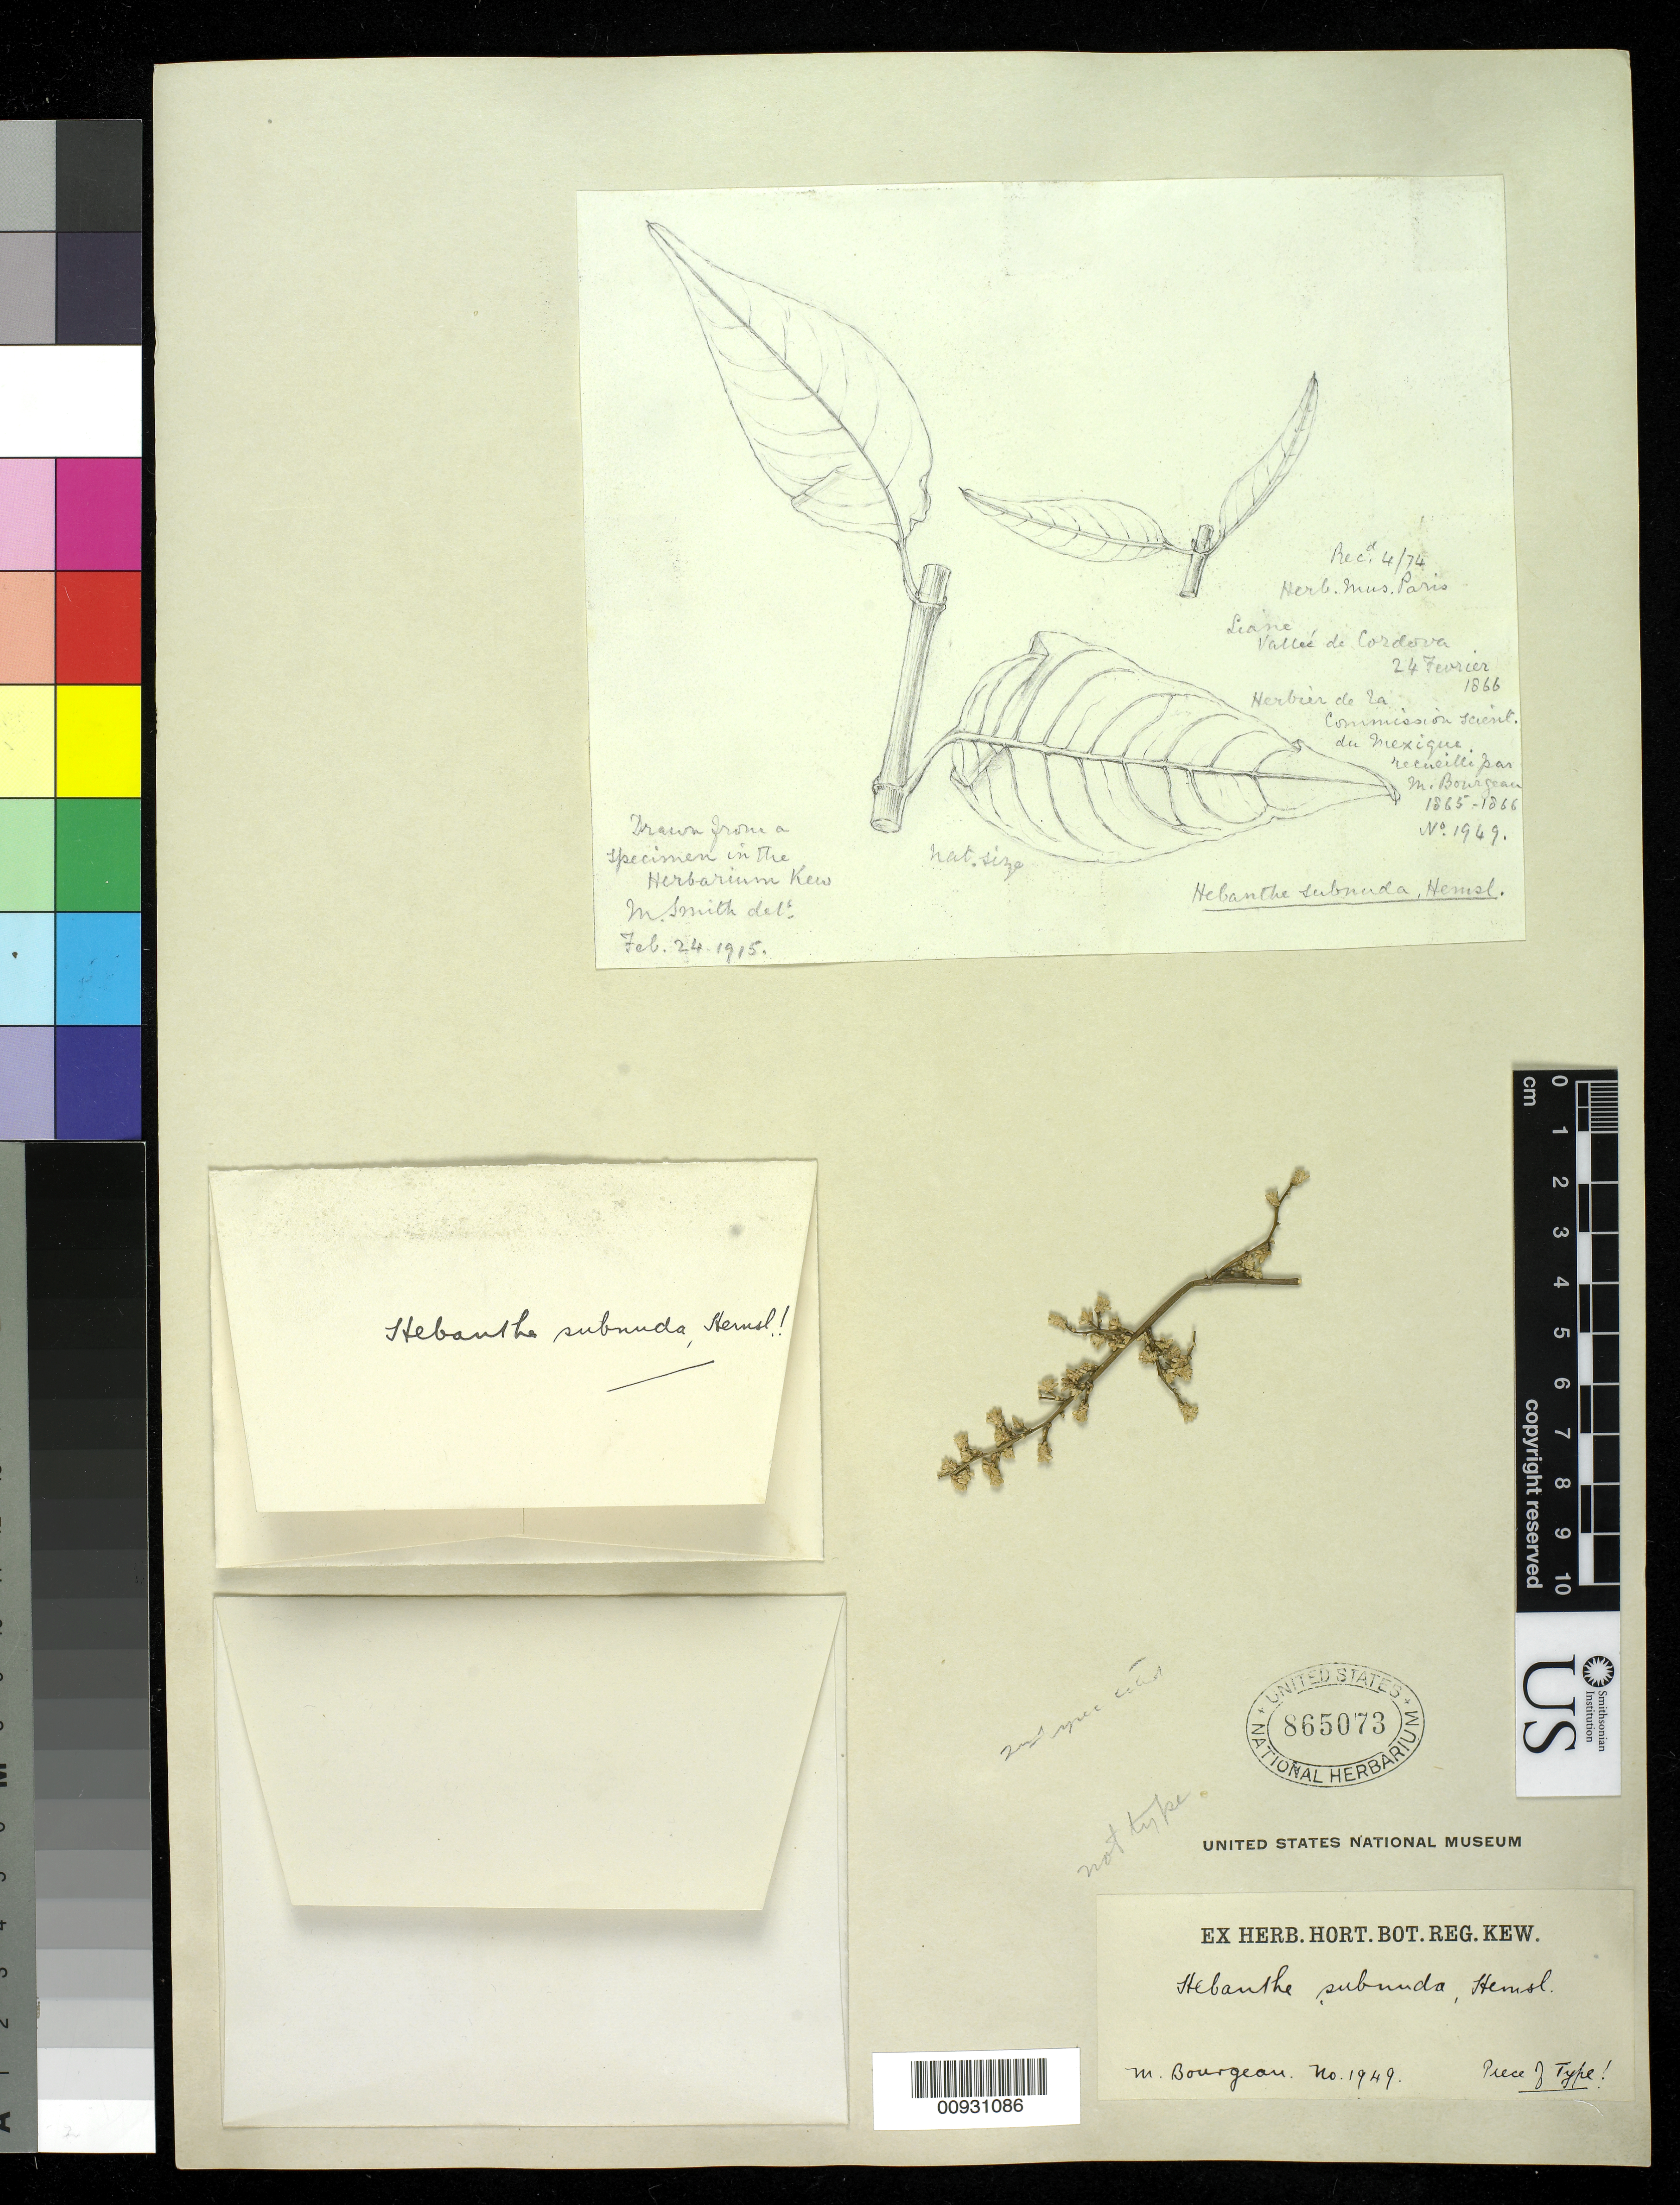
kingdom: Plantae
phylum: Tracheophyta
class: Magnoliopsida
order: Caryophyllales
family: Amaranthaceae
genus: Hebanthe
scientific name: Hebanthe subnuda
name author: Hemsl.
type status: Syntype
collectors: E. Bourgeau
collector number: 1949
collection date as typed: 24 Feb 1866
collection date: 1866-02-24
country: Mexico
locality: Valley of Córdova.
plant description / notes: Fragmentary material of type specimen ex herb. Kew.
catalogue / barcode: US 865073